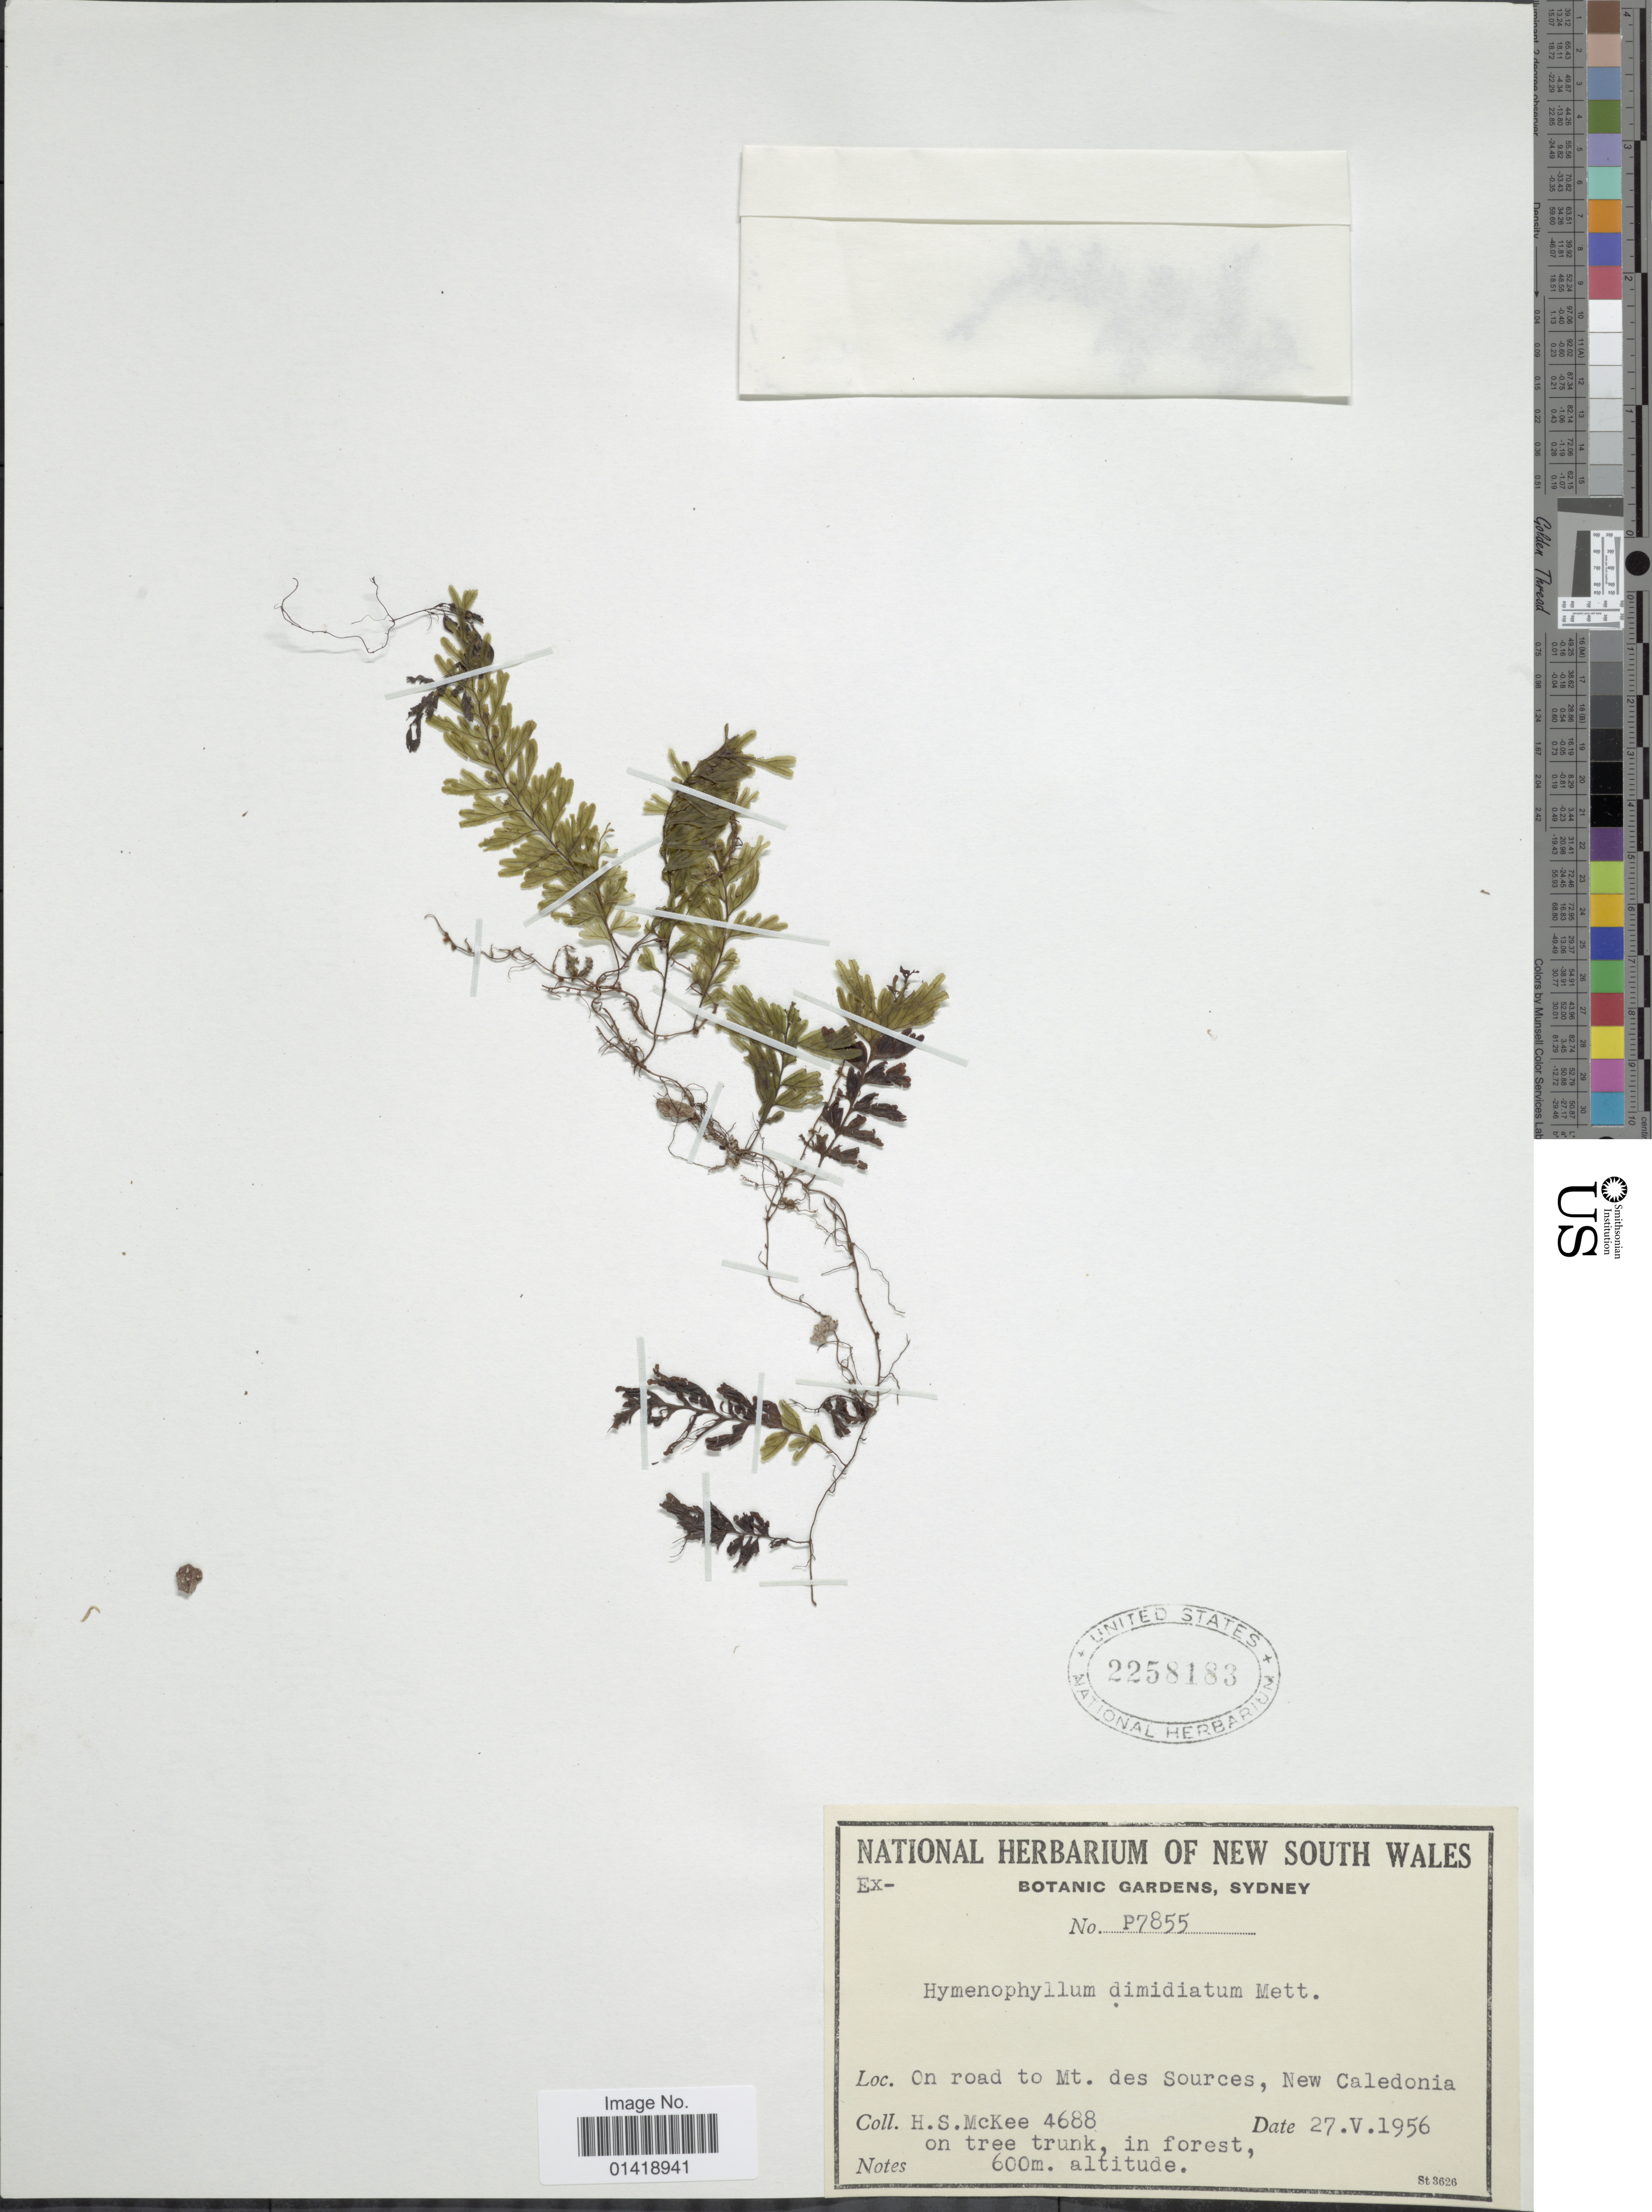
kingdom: Plantae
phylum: Tracheophyta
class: Polypodiopsida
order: Hymenophyllales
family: Hymenophyllaceae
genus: Hymenophyllum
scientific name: Hymenophyllum dimidiatum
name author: Mett. ex Kuhn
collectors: H. S. McKee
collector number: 4688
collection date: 1956-05-27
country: New Caledonia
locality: On road to Mt. des Sources, New Caledonia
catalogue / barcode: US 2258183